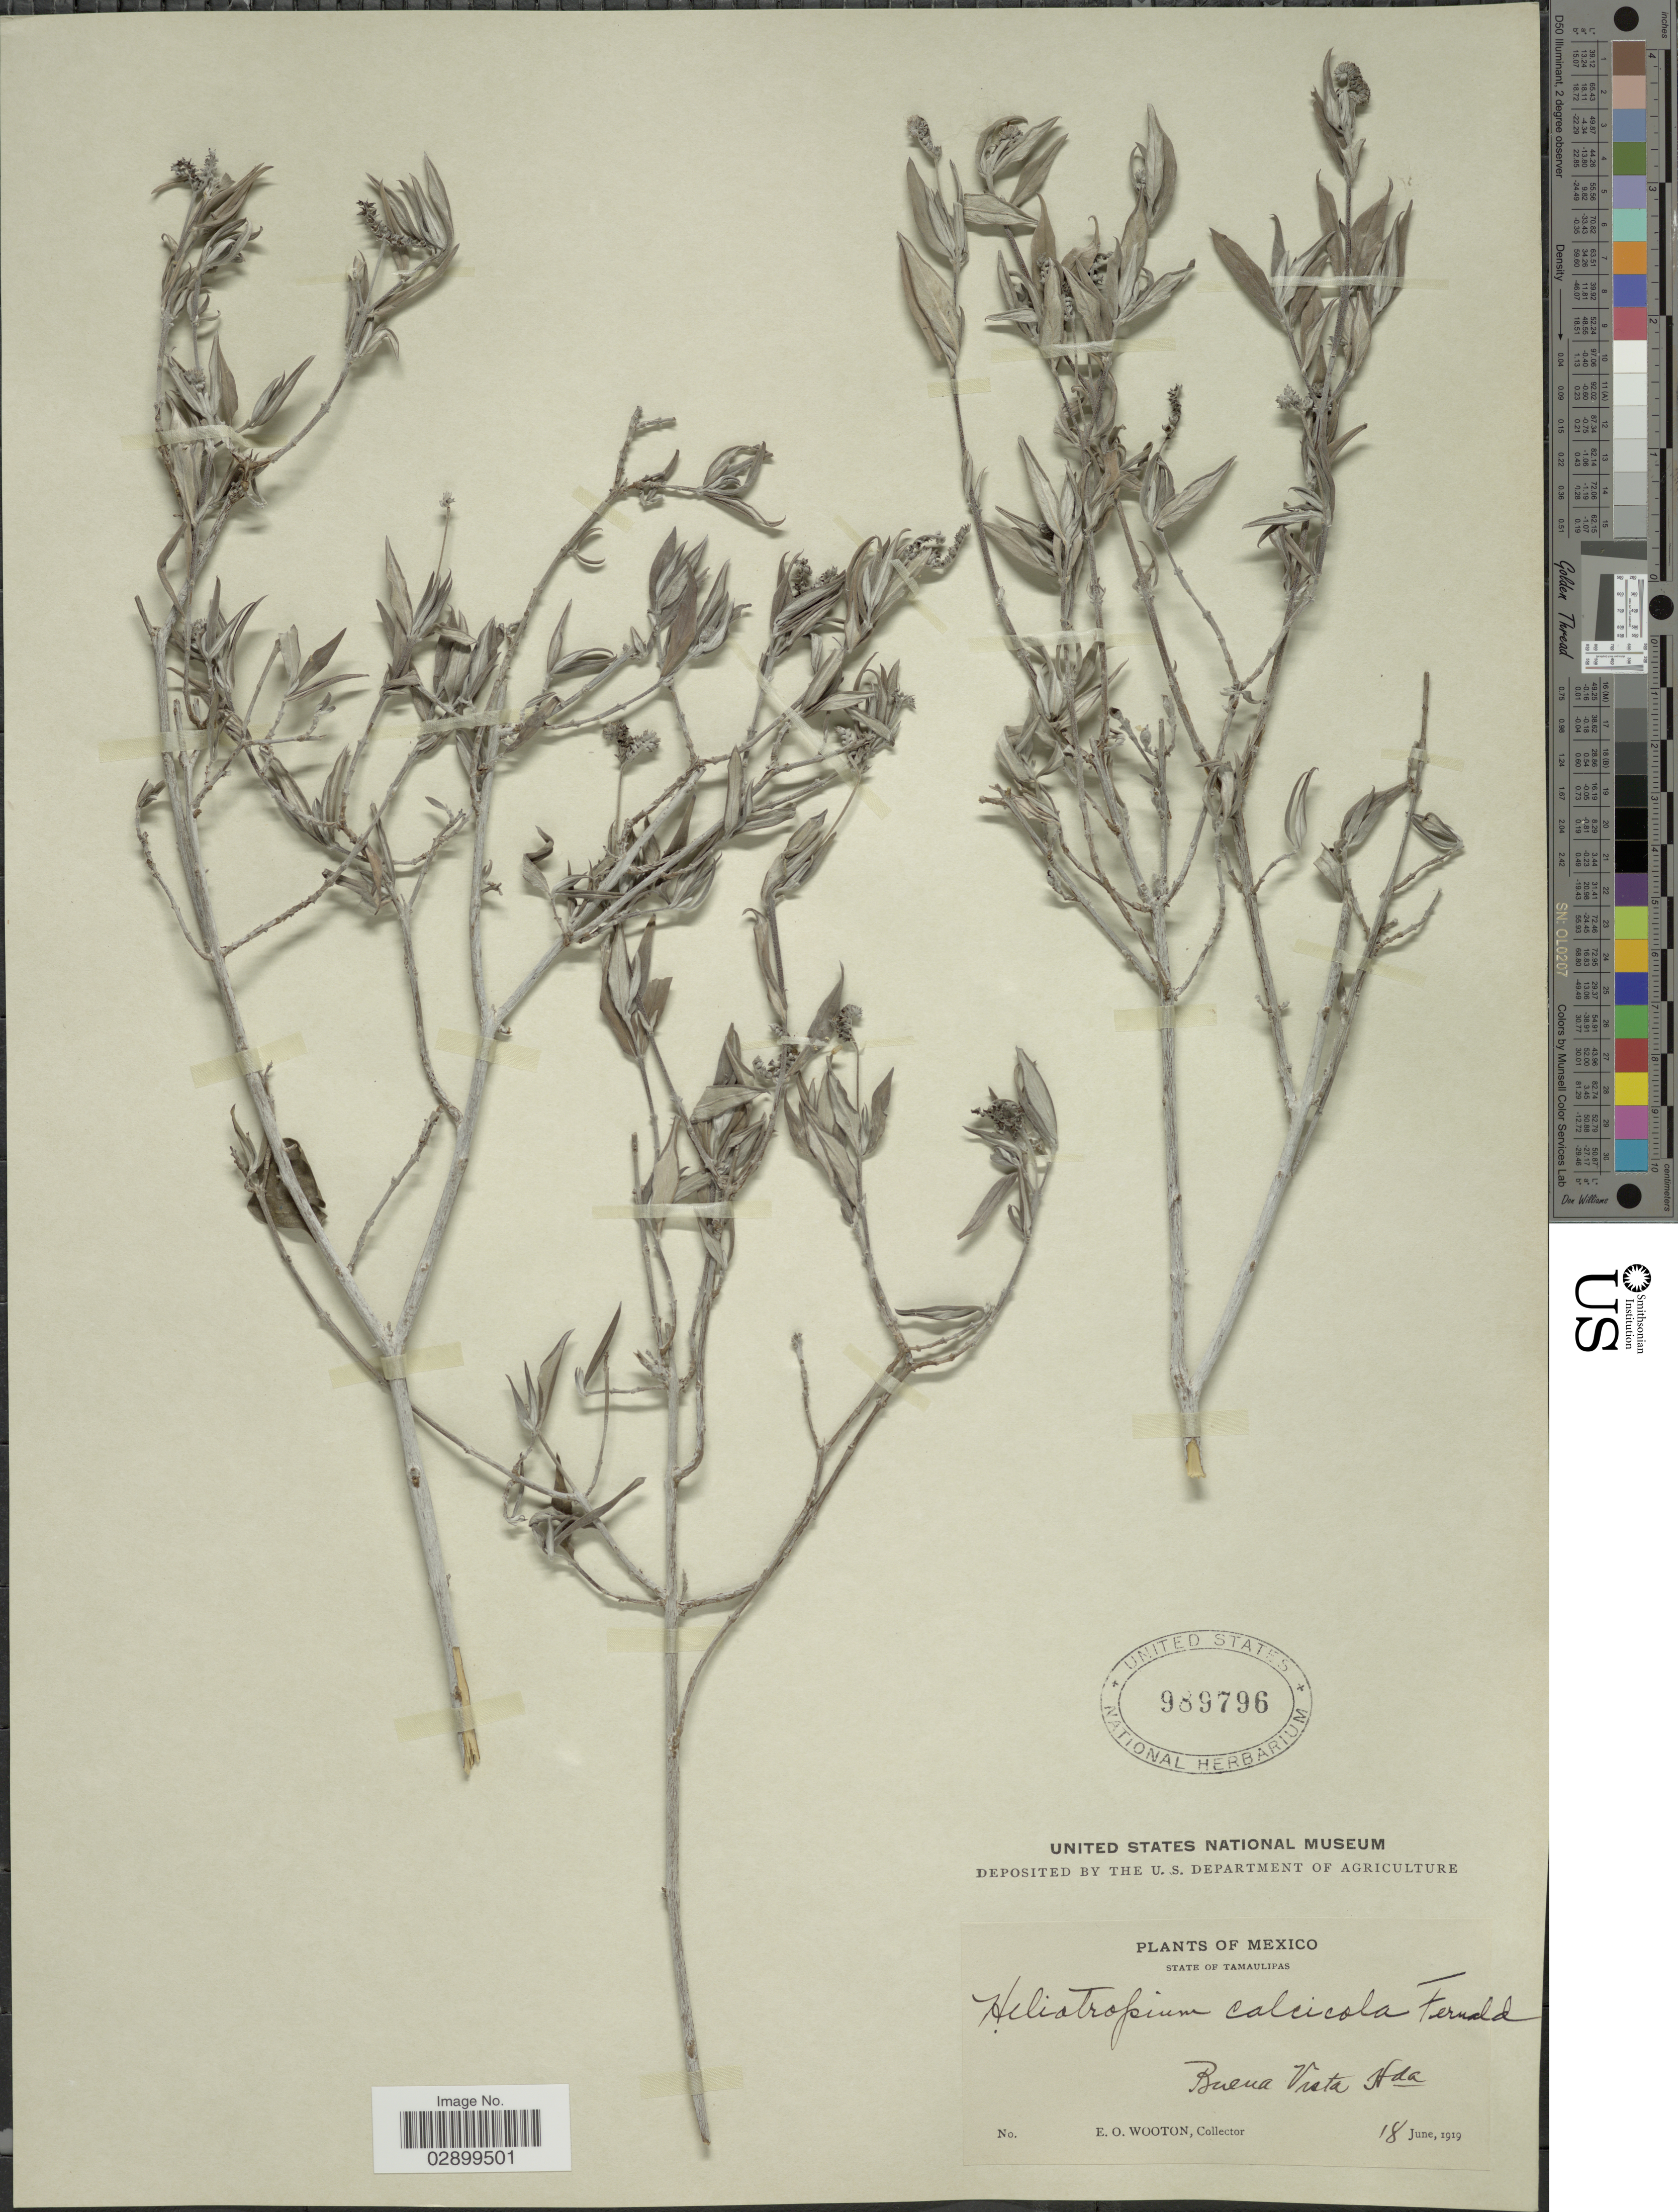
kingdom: Plantae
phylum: Tracheophyta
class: Magnoliopsida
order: Boraginales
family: Heliotropiaceae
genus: Heliotropium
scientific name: Heliotropium calcicola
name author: Fernald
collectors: E. O. Wooton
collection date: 1919-06-18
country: Mexico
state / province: Tamaulipas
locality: State of Tamaulipas. Buena Vista Hda.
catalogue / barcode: US 989796